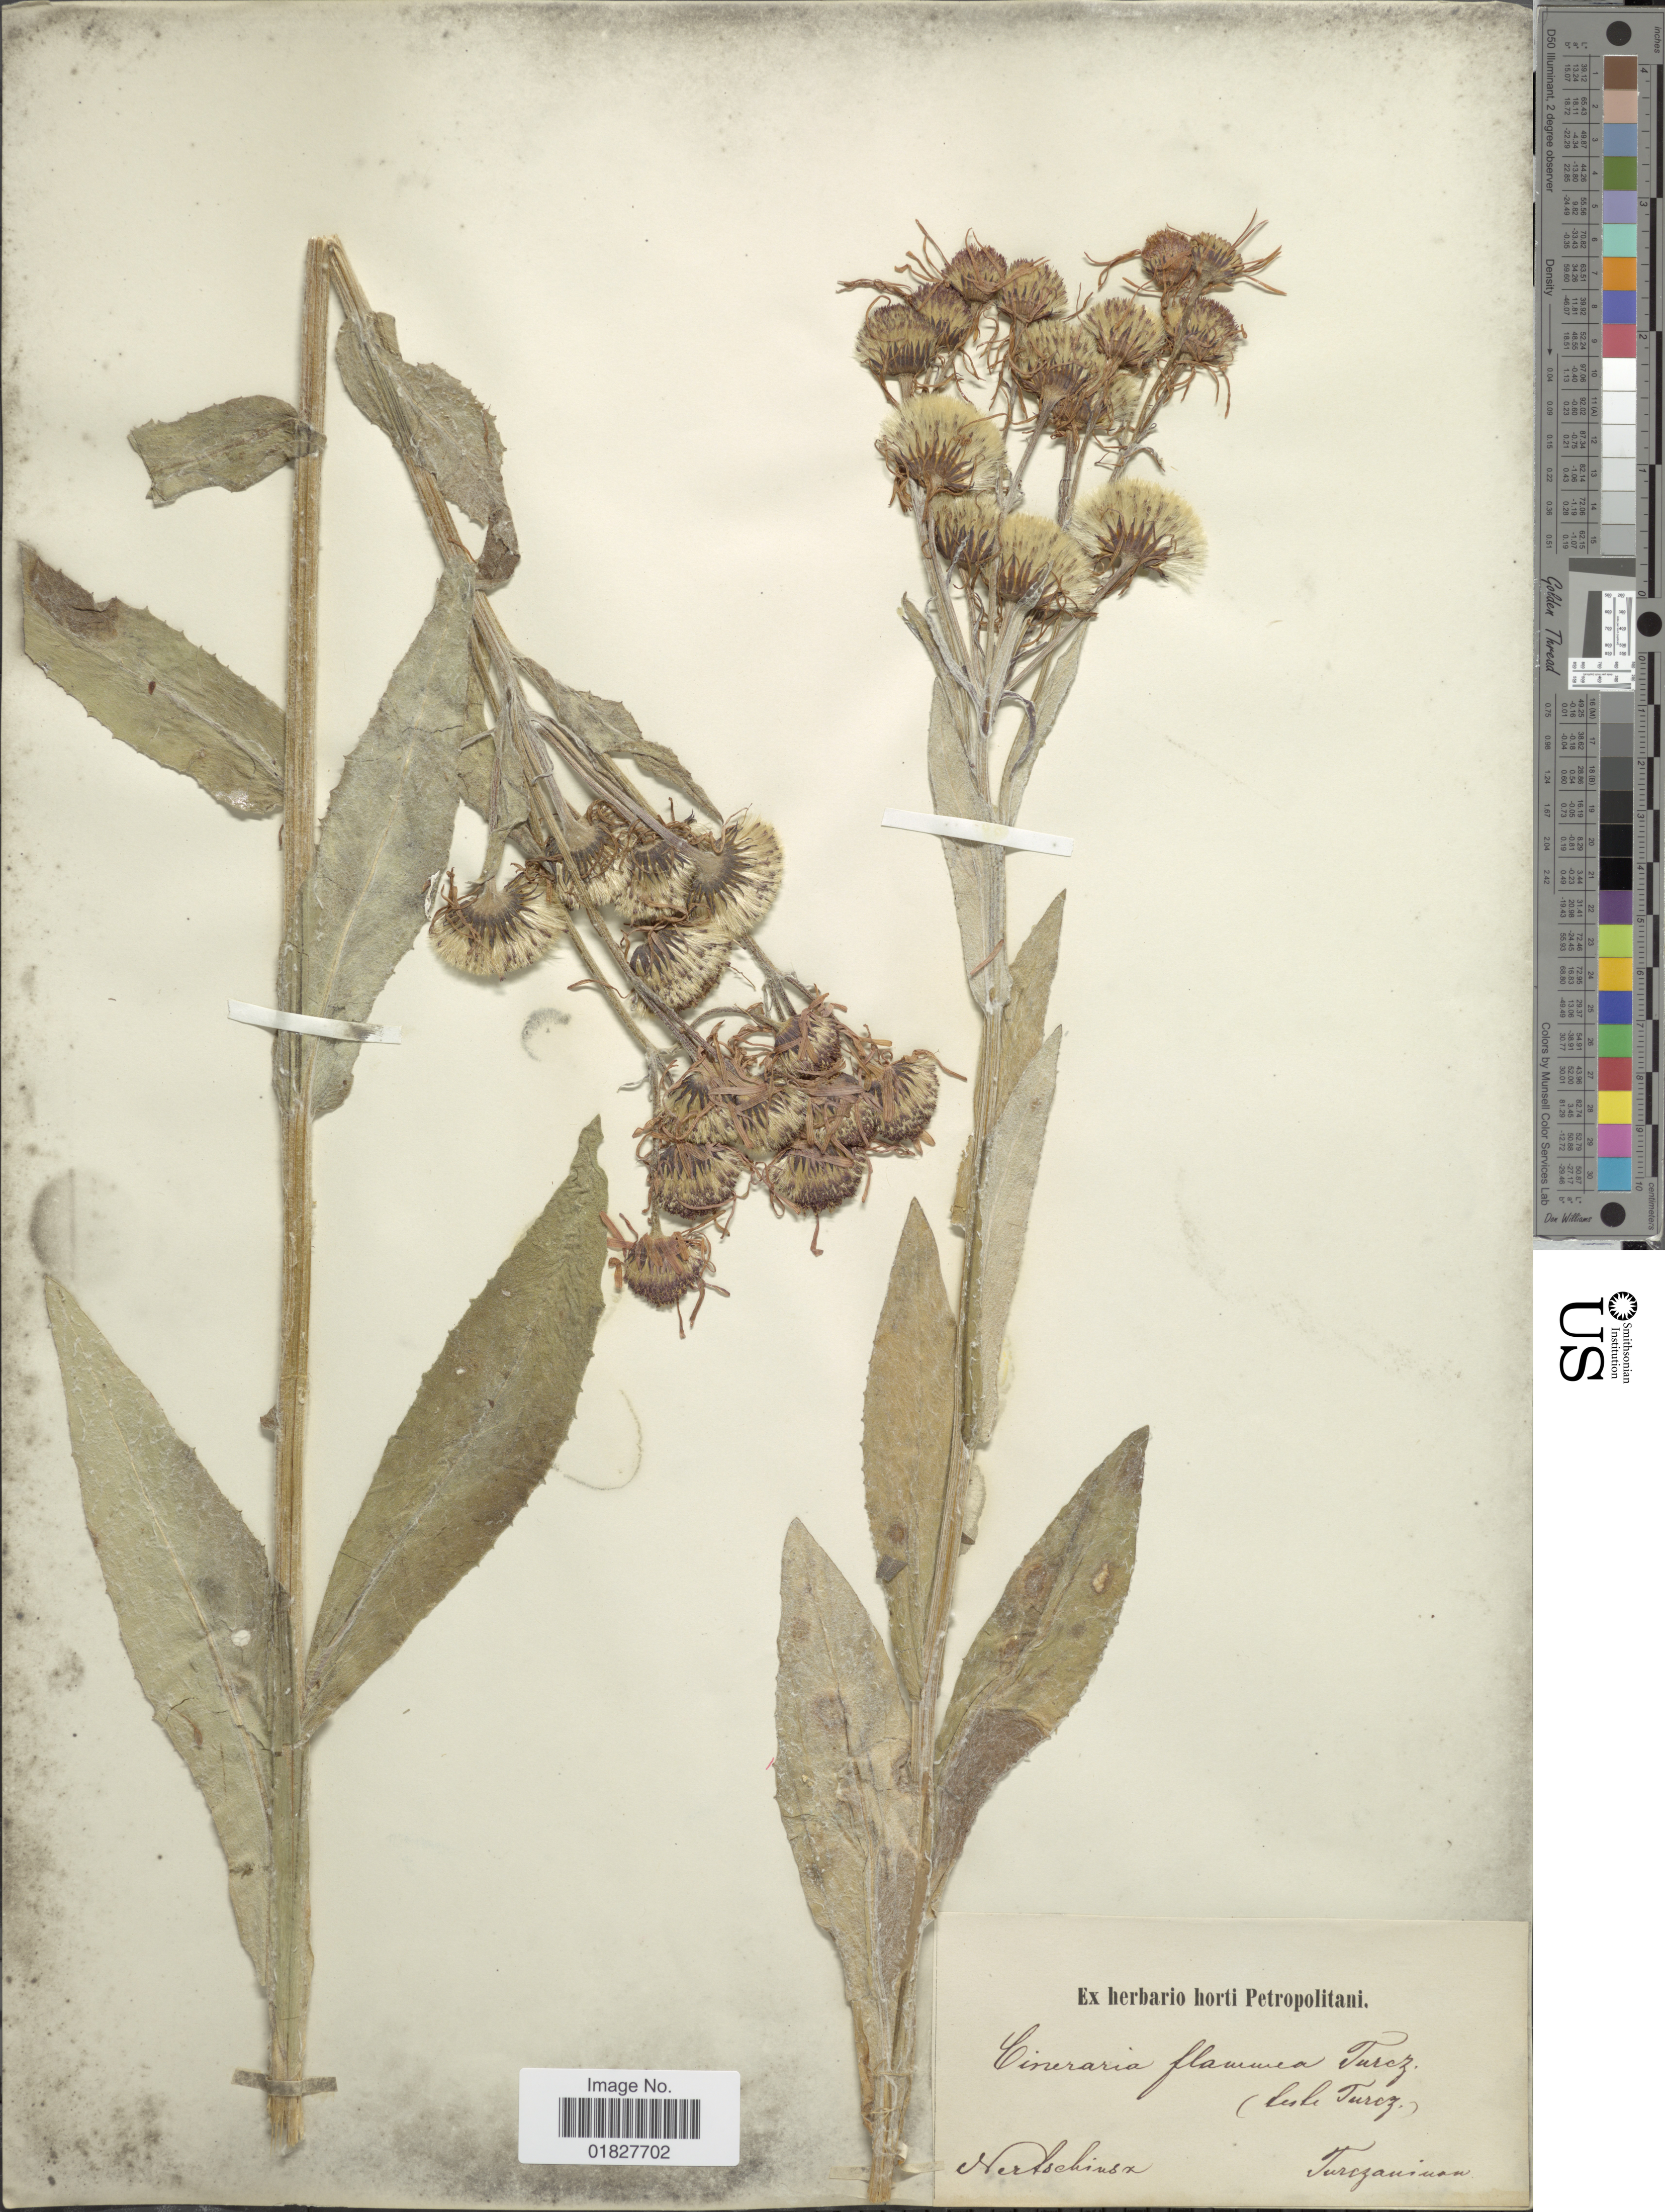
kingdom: Plantae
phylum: Tracheophyta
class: Magnoliopsida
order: Asterales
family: Asteraceae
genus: Cineraria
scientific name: Cineraria flammea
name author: Turcz.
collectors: ex Herb. Horti Bot. Petropolitani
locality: Nertschinsa, Turczaniuan [interpreted]